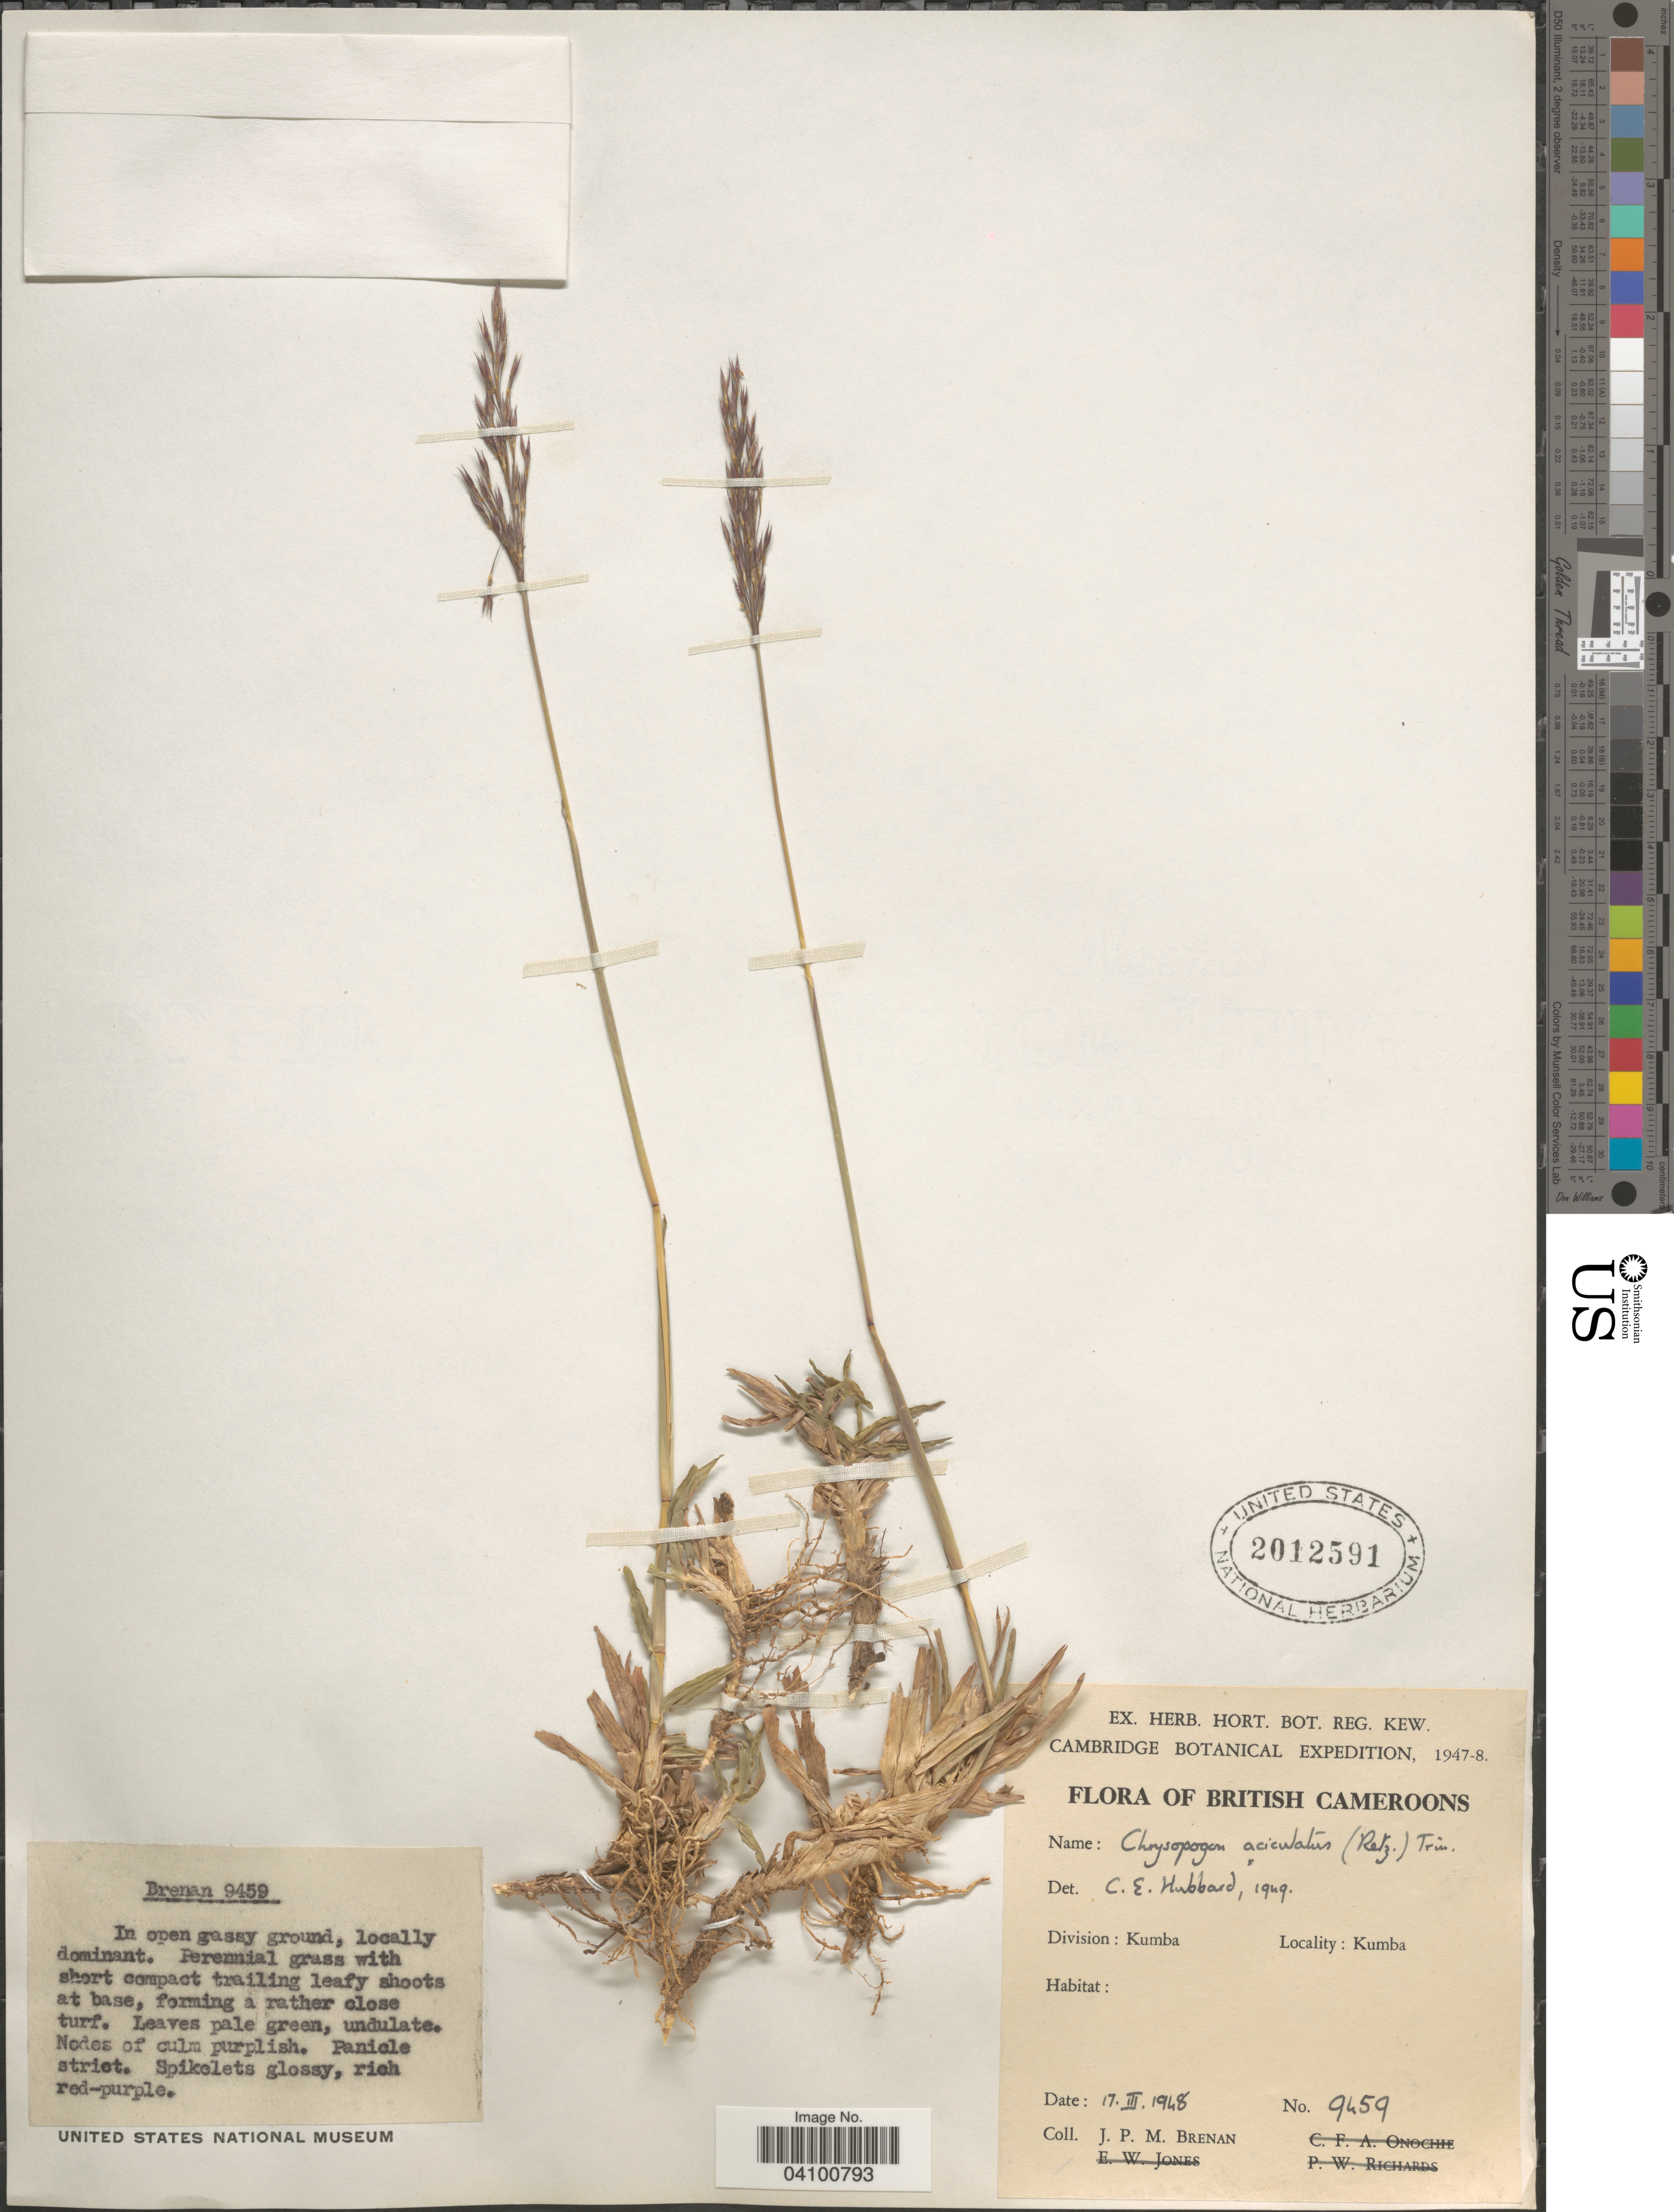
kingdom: Plantae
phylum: Tracheophyta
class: Liliopsida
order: Poales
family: Poaceae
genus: Chrysopogon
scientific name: Chrysopogon aciculatus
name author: (Retz.) Trin.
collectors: J. Brenan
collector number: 9459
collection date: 1948-03-17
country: Cameroon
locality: Cambridge Botanical Expedition, 1947-8. British Cameroons. Division: Kumba. Kumba.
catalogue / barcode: US 2012591